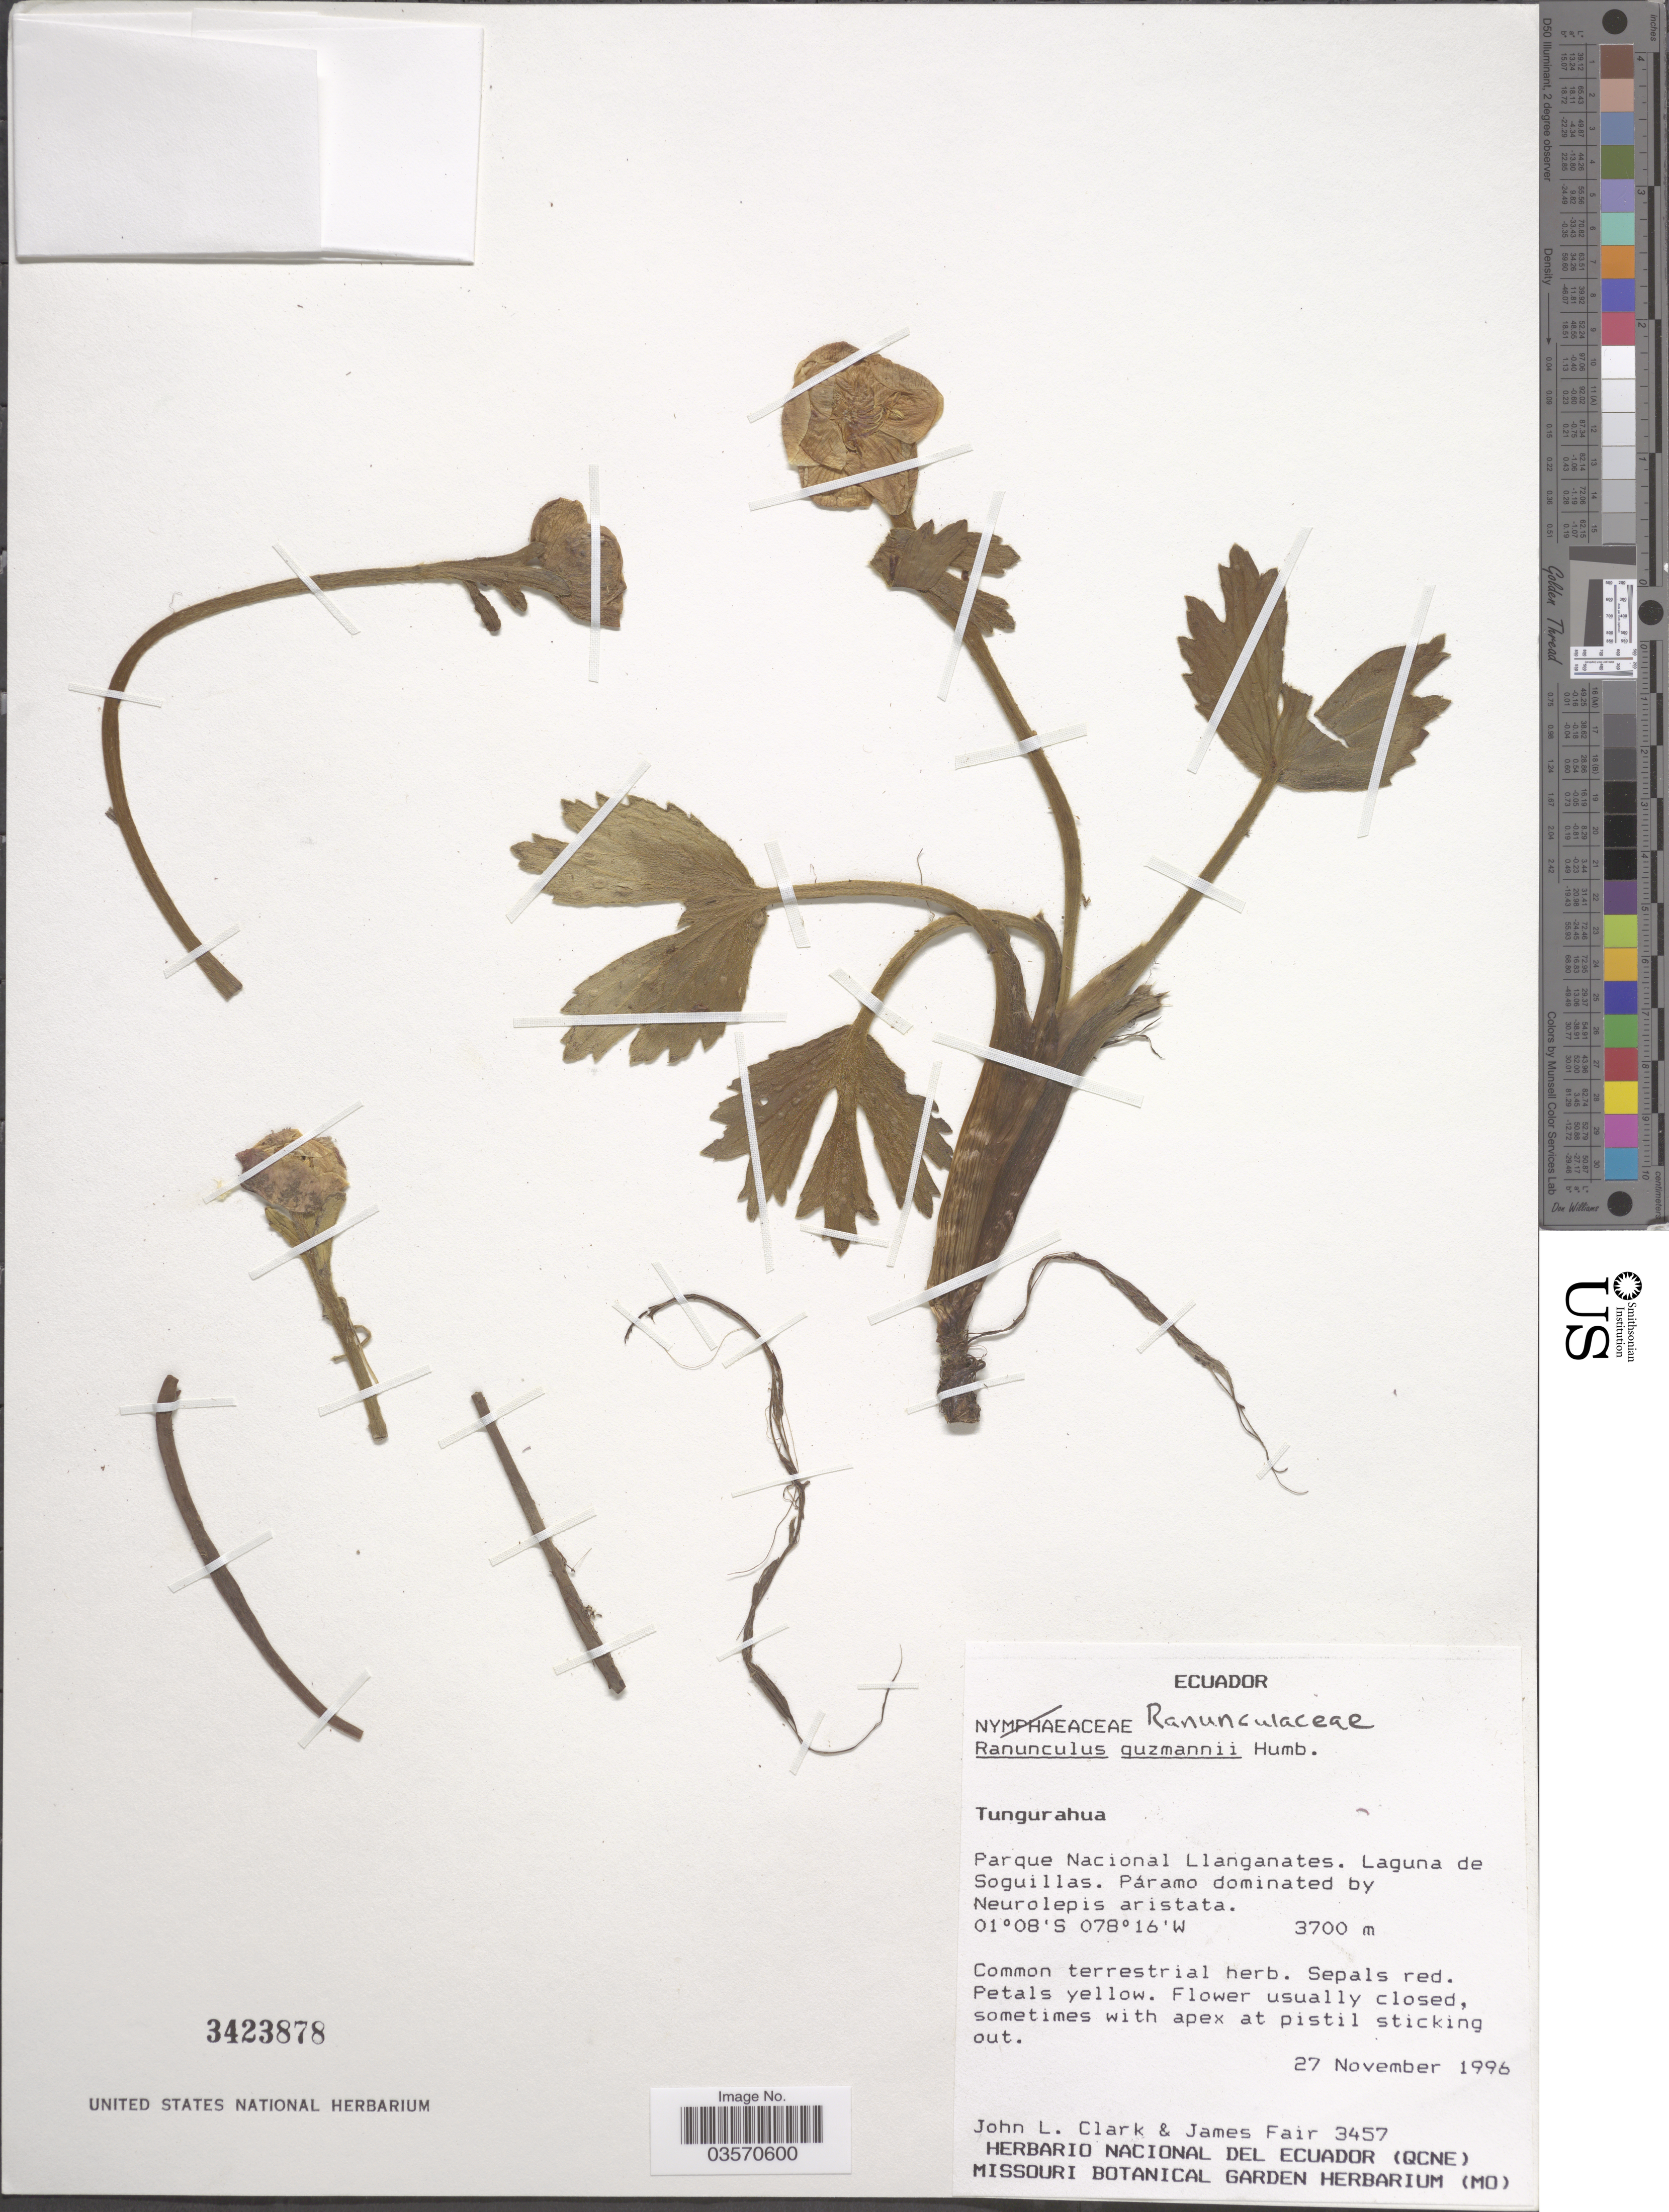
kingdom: Plantae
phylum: Tracheophyta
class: Magnoliopsida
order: Ranunculales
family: Ranunculaceae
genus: Krapfia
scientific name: Krapfia gusmannii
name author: (Humb. ex Caldas) Standl. & J.F. Macbr.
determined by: Strong, M. T., (US), Smithsonian Institution - National Museum of Natural History (UNITED STATES)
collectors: J. L. Clark & J. Fair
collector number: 3457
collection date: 1996-11-27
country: Ecuador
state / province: Tungurahua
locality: Parque Nacional Llanganates. Laguna de Soguillas.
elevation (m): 3700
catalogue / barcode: US 3423878